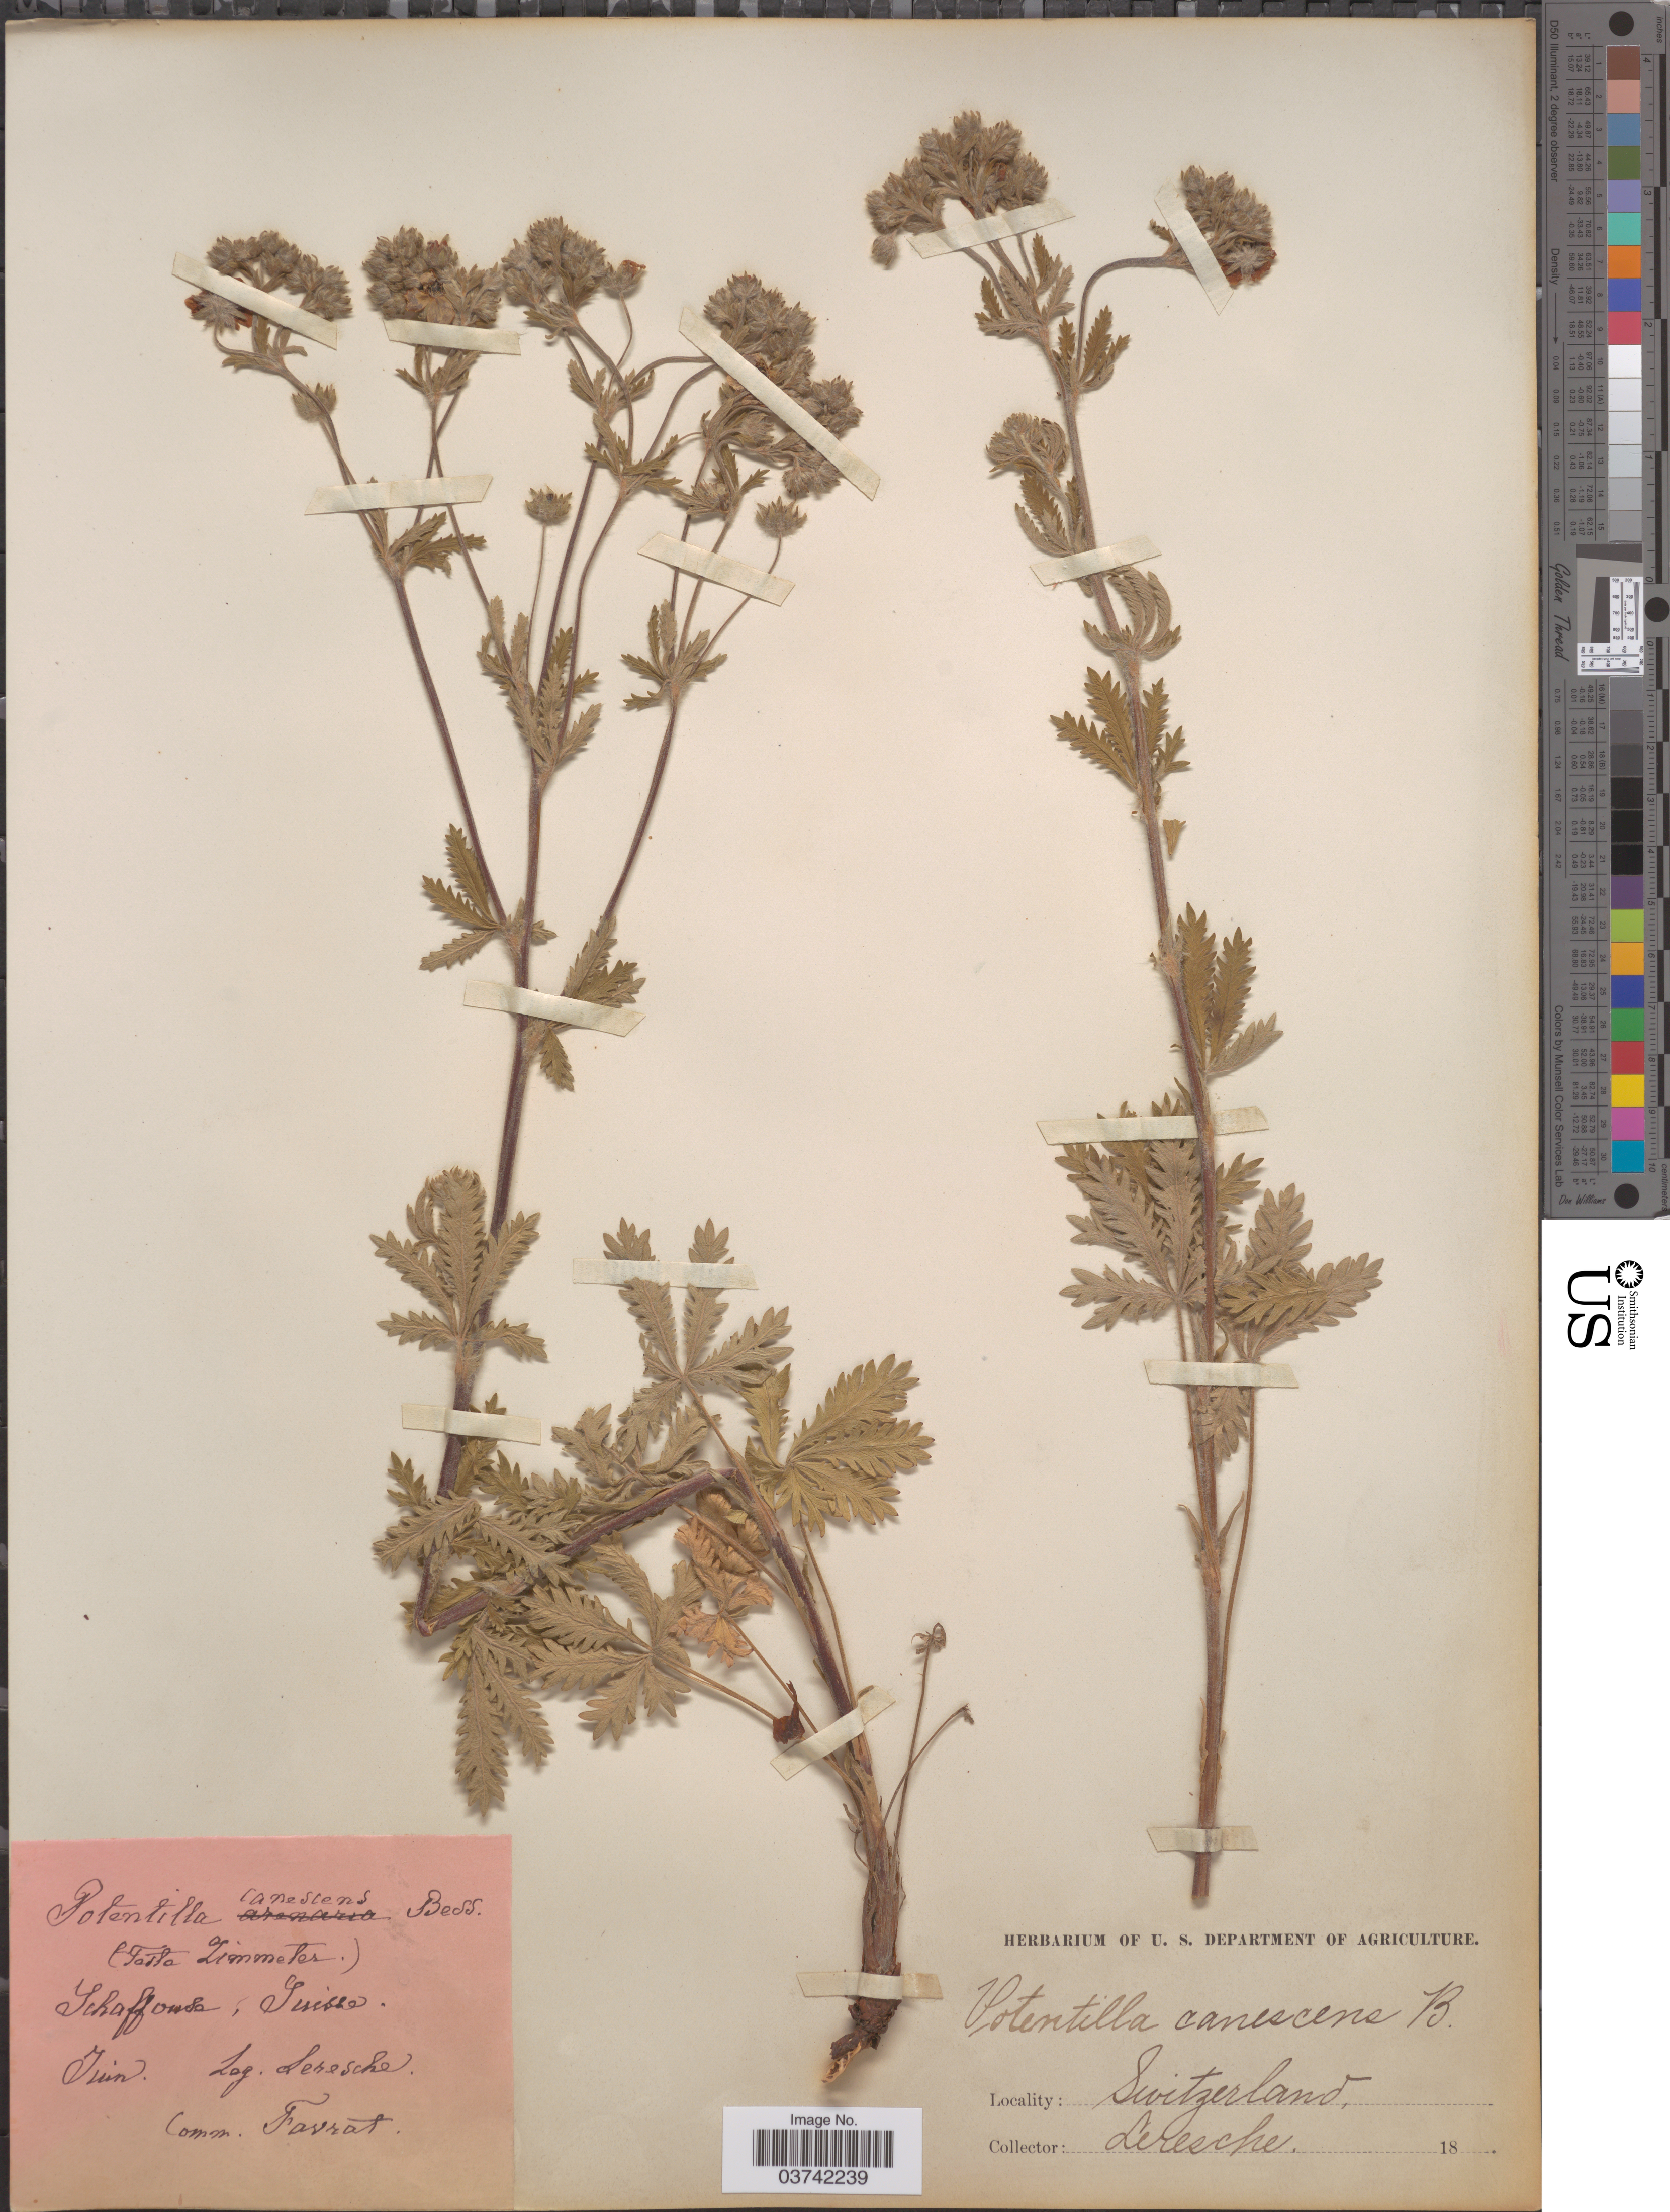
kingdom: Plantae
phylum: Tracheophyta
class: Magnoliopsida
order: Rosales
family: Rosaceae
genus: Potentilla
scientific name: Potentilla canescens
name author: Besser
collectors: Leresche, --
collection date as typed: Juin 18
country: Switzerland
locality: Schaffonse, Suisse.